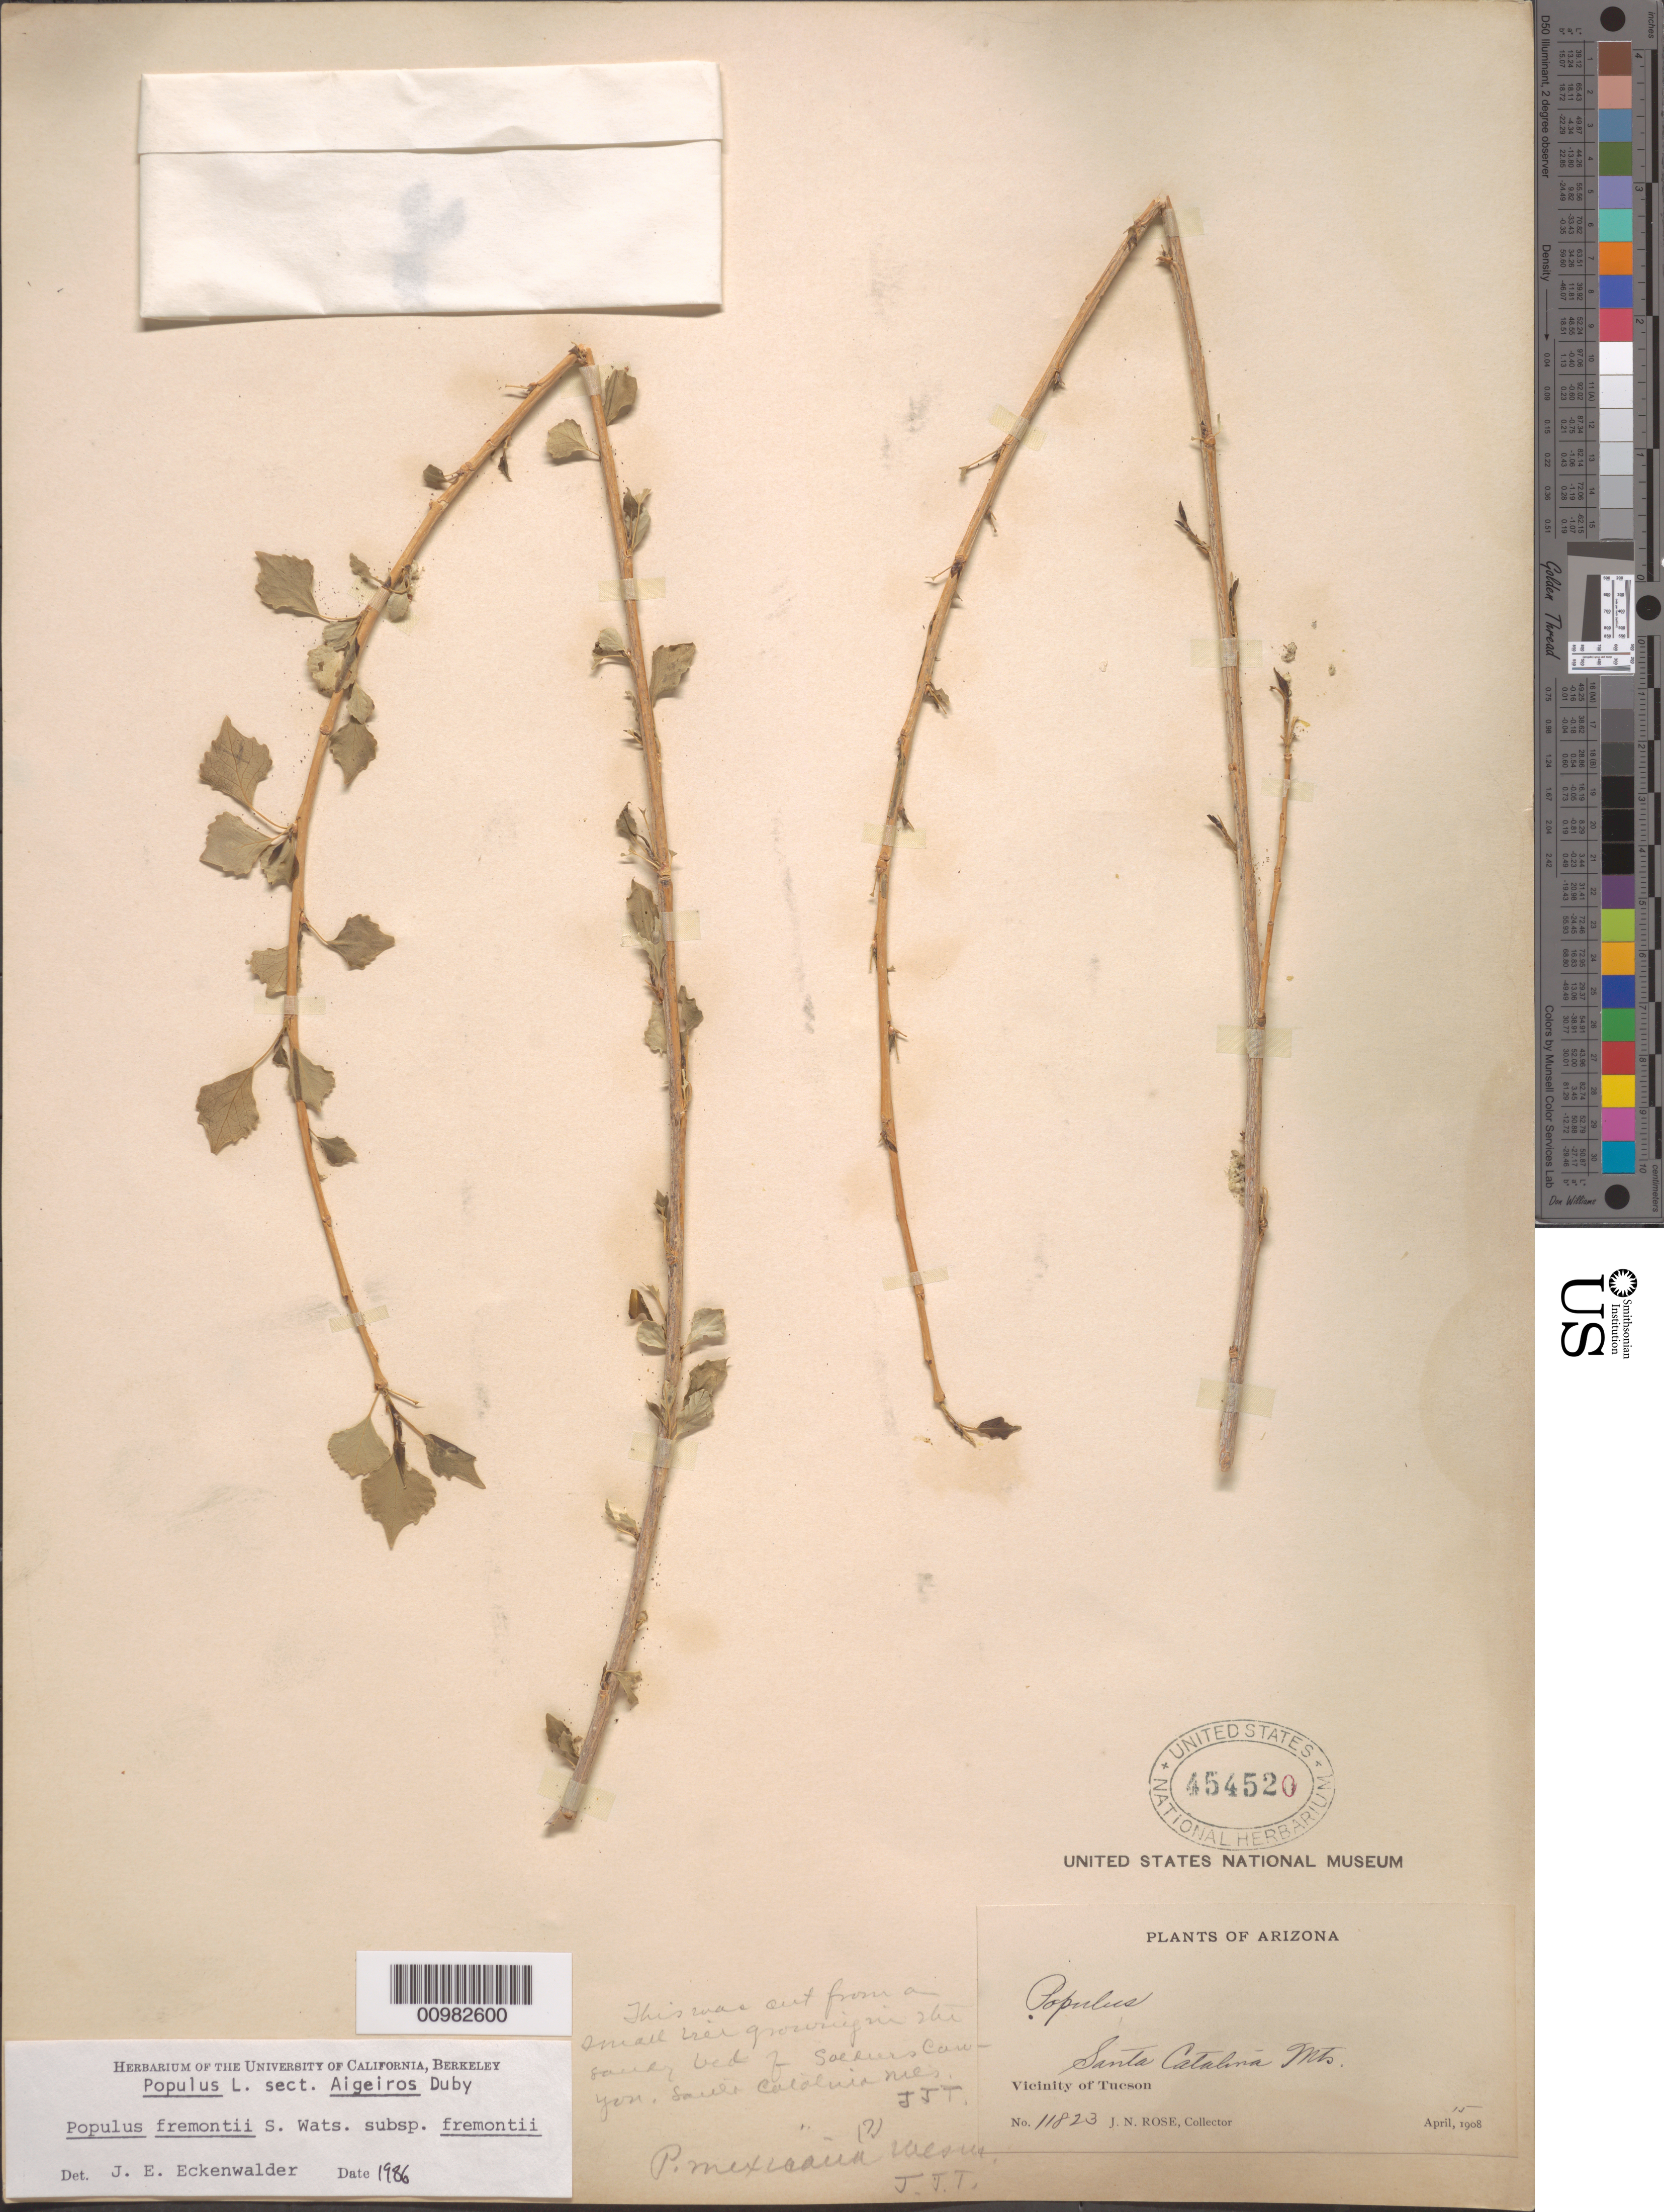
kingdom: Plantae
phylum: Tracheophyta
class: Magnoliopsida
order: Malpighiales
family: Salicaceae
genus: Populus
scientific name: Populus fremontii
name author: S. Watson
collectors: J. N. Rose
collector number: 11823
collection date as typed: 15 Apr 1908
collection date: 1908-04-15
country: United States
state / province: Arizona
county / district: Pima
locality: Santa Catalina, vicinity of Tucson.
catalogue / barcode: US 454520